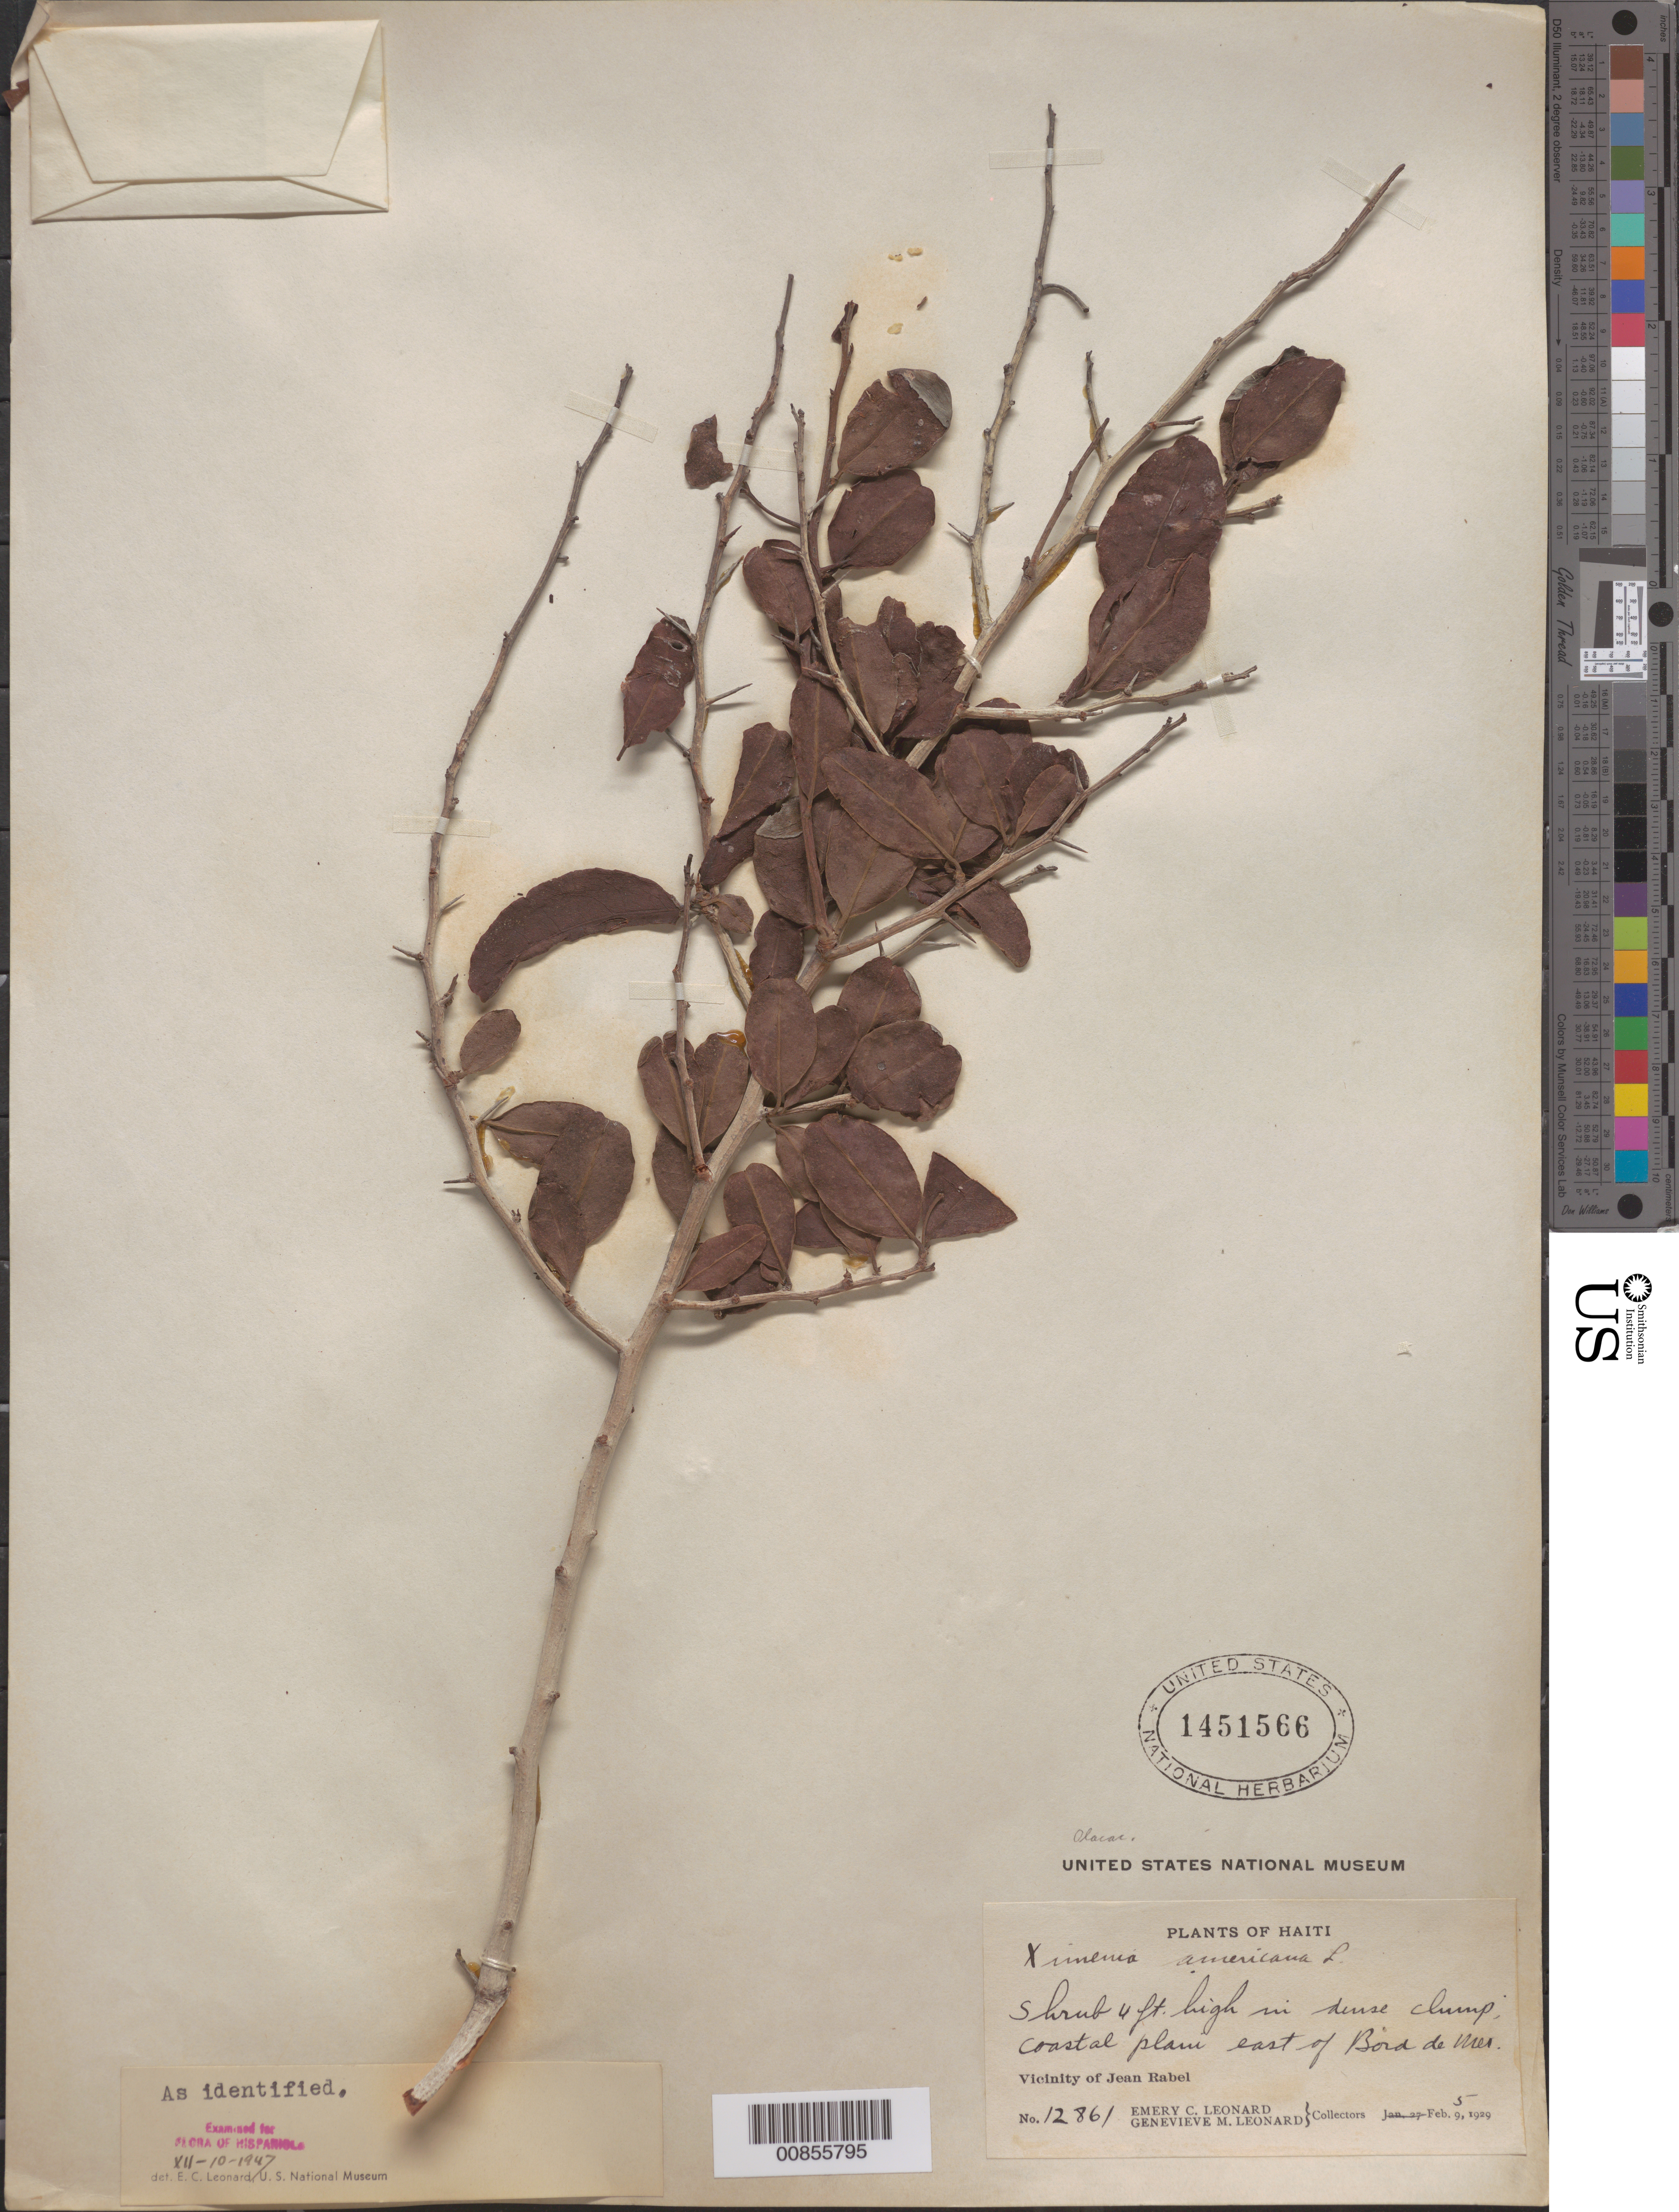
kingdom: Plantae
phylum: Tracheophyta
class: Magnoliopsida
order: Santalales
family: Ximeniaceae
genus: Ximenia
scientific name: Ximenia americana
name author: L.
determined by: Leonard, Emery C., (US)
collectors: E. C. Leonard & G. M. Leonard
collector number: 12861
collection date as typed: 05 Feb 1929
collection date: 1929-02-05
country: Haiti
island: Hispaniola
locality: Vicinity of Jean Rabel. Coastal plain east of Bord du Mer.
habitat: In dense clump. Coastal plain.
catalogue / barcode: US 1451566